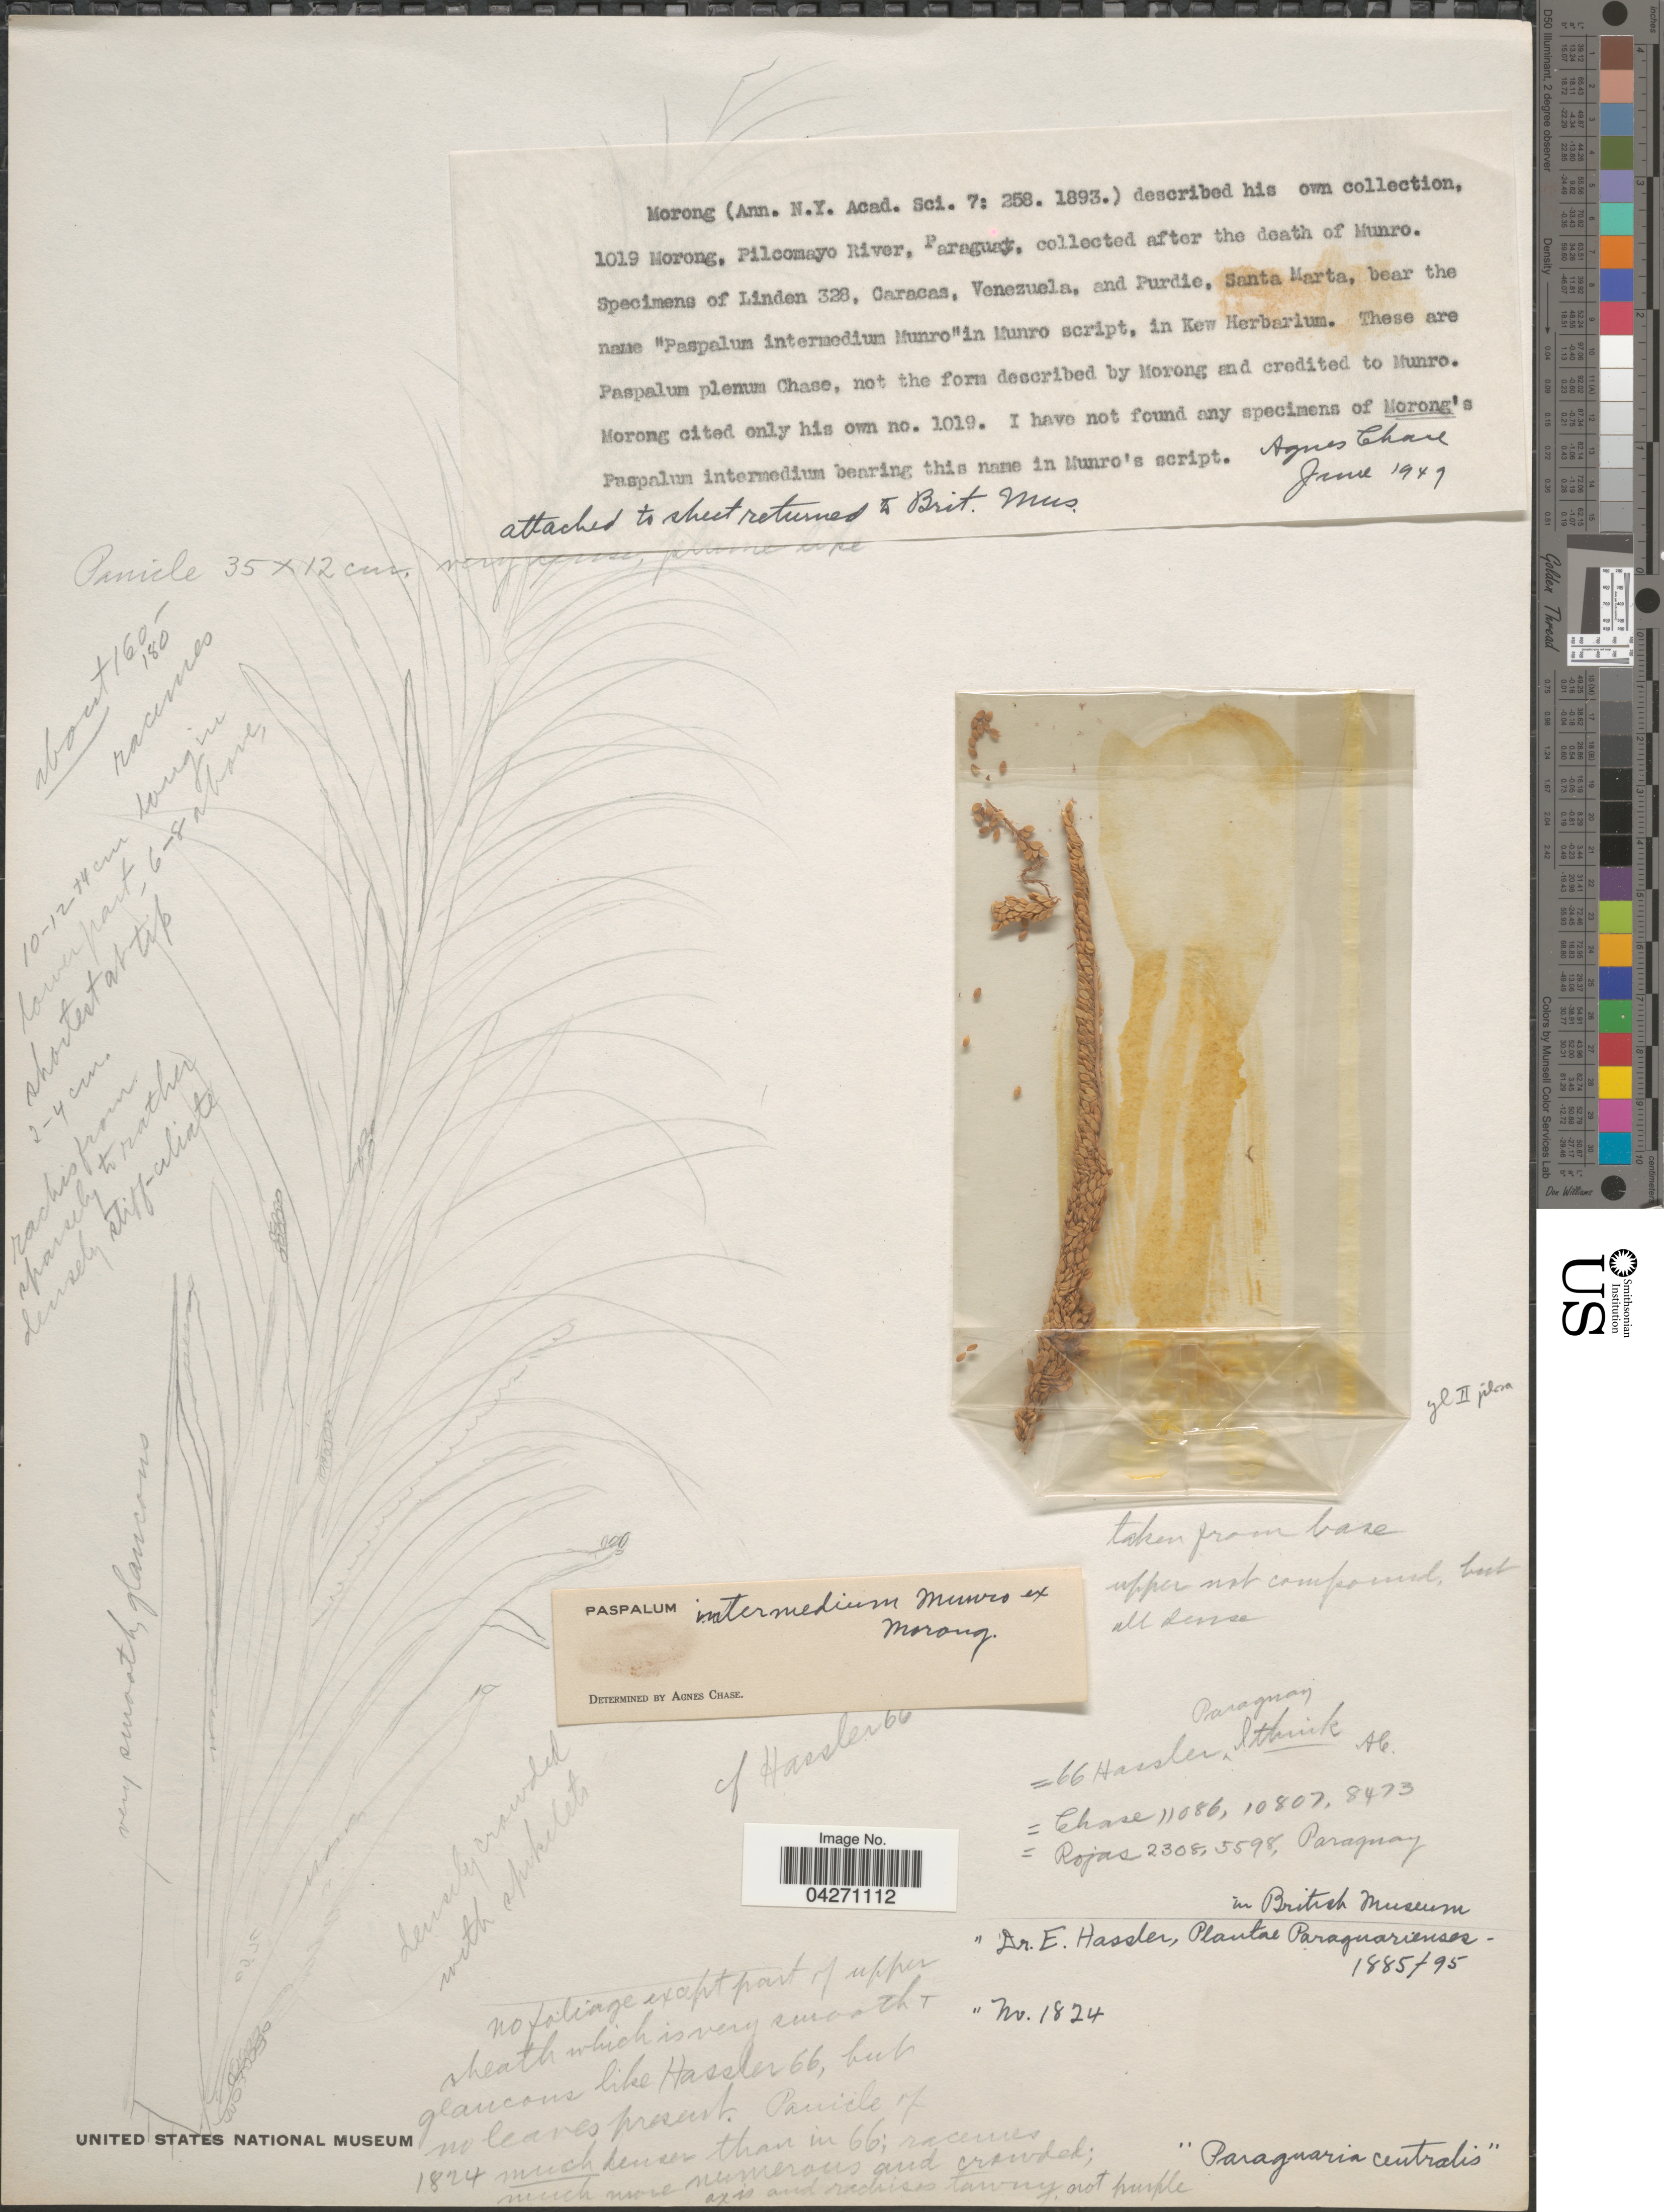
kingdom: Plantae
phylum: Tracheophyta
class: Liliopsida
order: Poales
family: Poaceae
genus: Paspalum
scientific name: Paspalum intermedium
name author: Munro ex Morong & Britton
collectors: E. Hassler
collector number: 1824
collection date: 1885/1895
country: Paraguay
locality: Paragmaria centralis